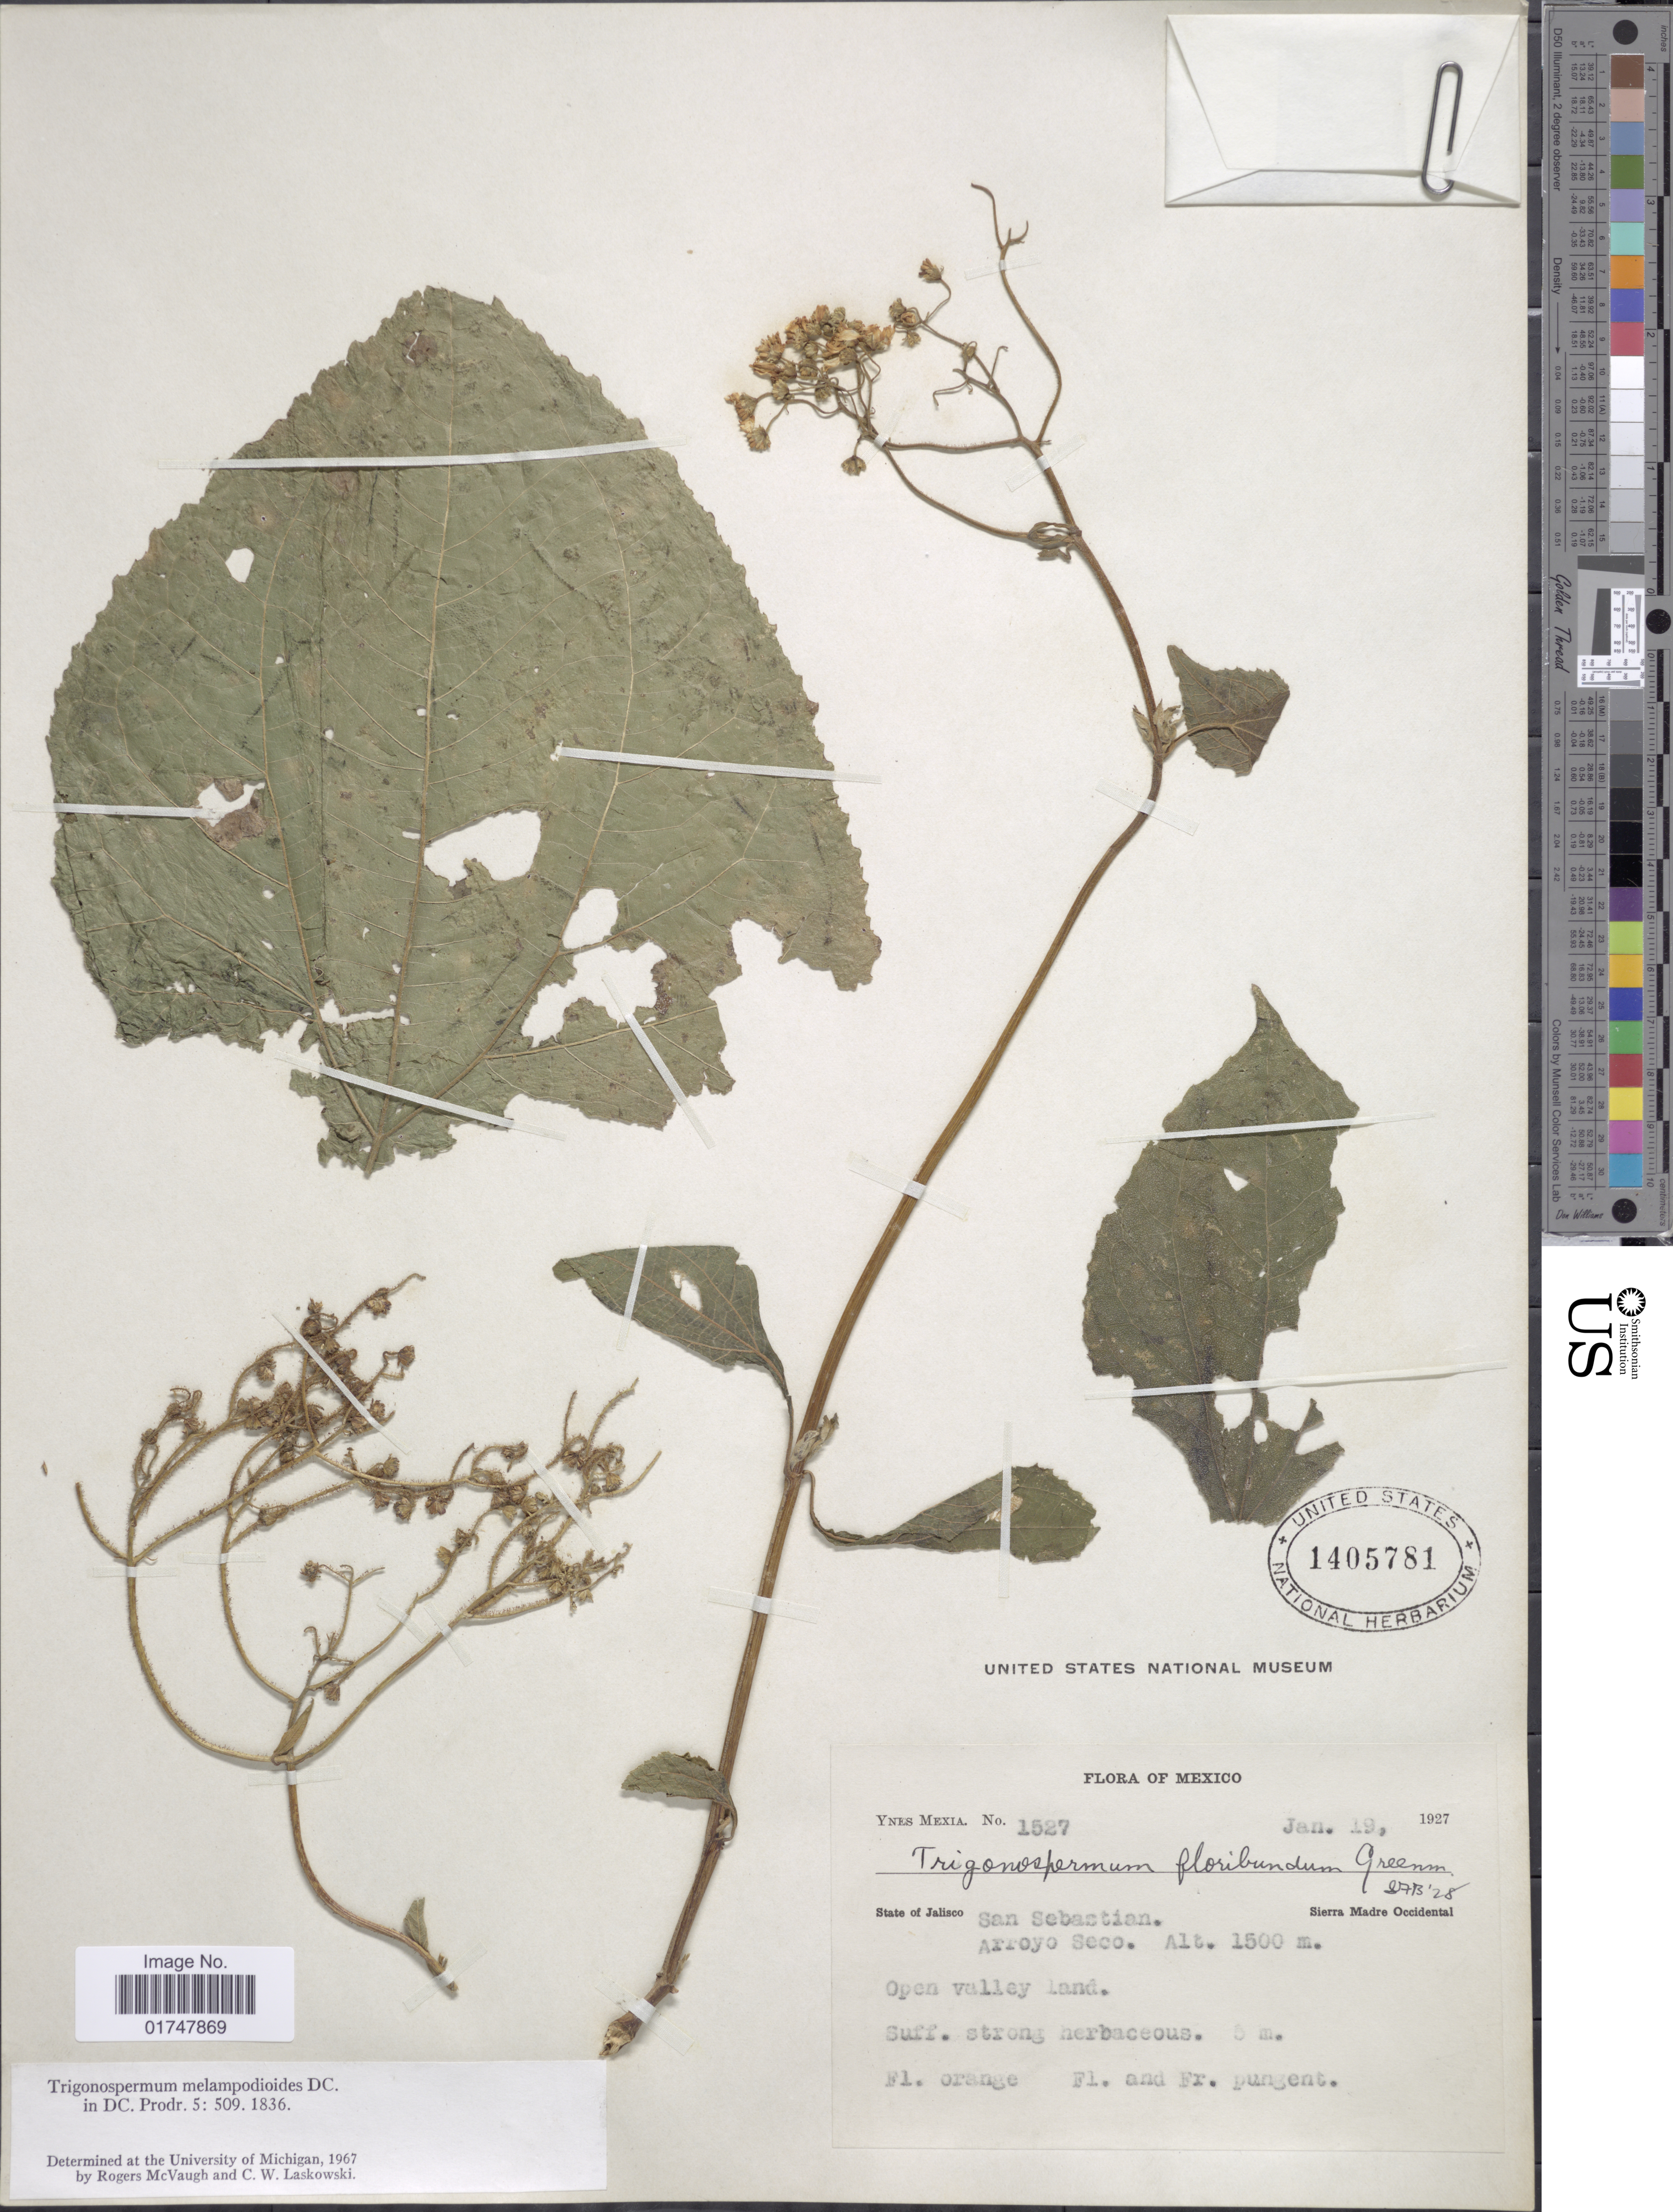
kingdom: Plantae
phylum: Tracheophyta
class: Magnoliopsida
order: Asterales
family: Asteraceae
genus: Trigonospermum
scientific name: Trigonospermum melampodioides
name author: DC.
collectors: Y. Mexia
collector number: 1527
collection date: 1927-01-19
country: Mexico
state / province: Jalisco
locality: State of Jalisco, San Sebastian: Arroyo Seco. Sierra Madre Occidental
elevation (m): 1500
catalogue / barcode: US 1405781